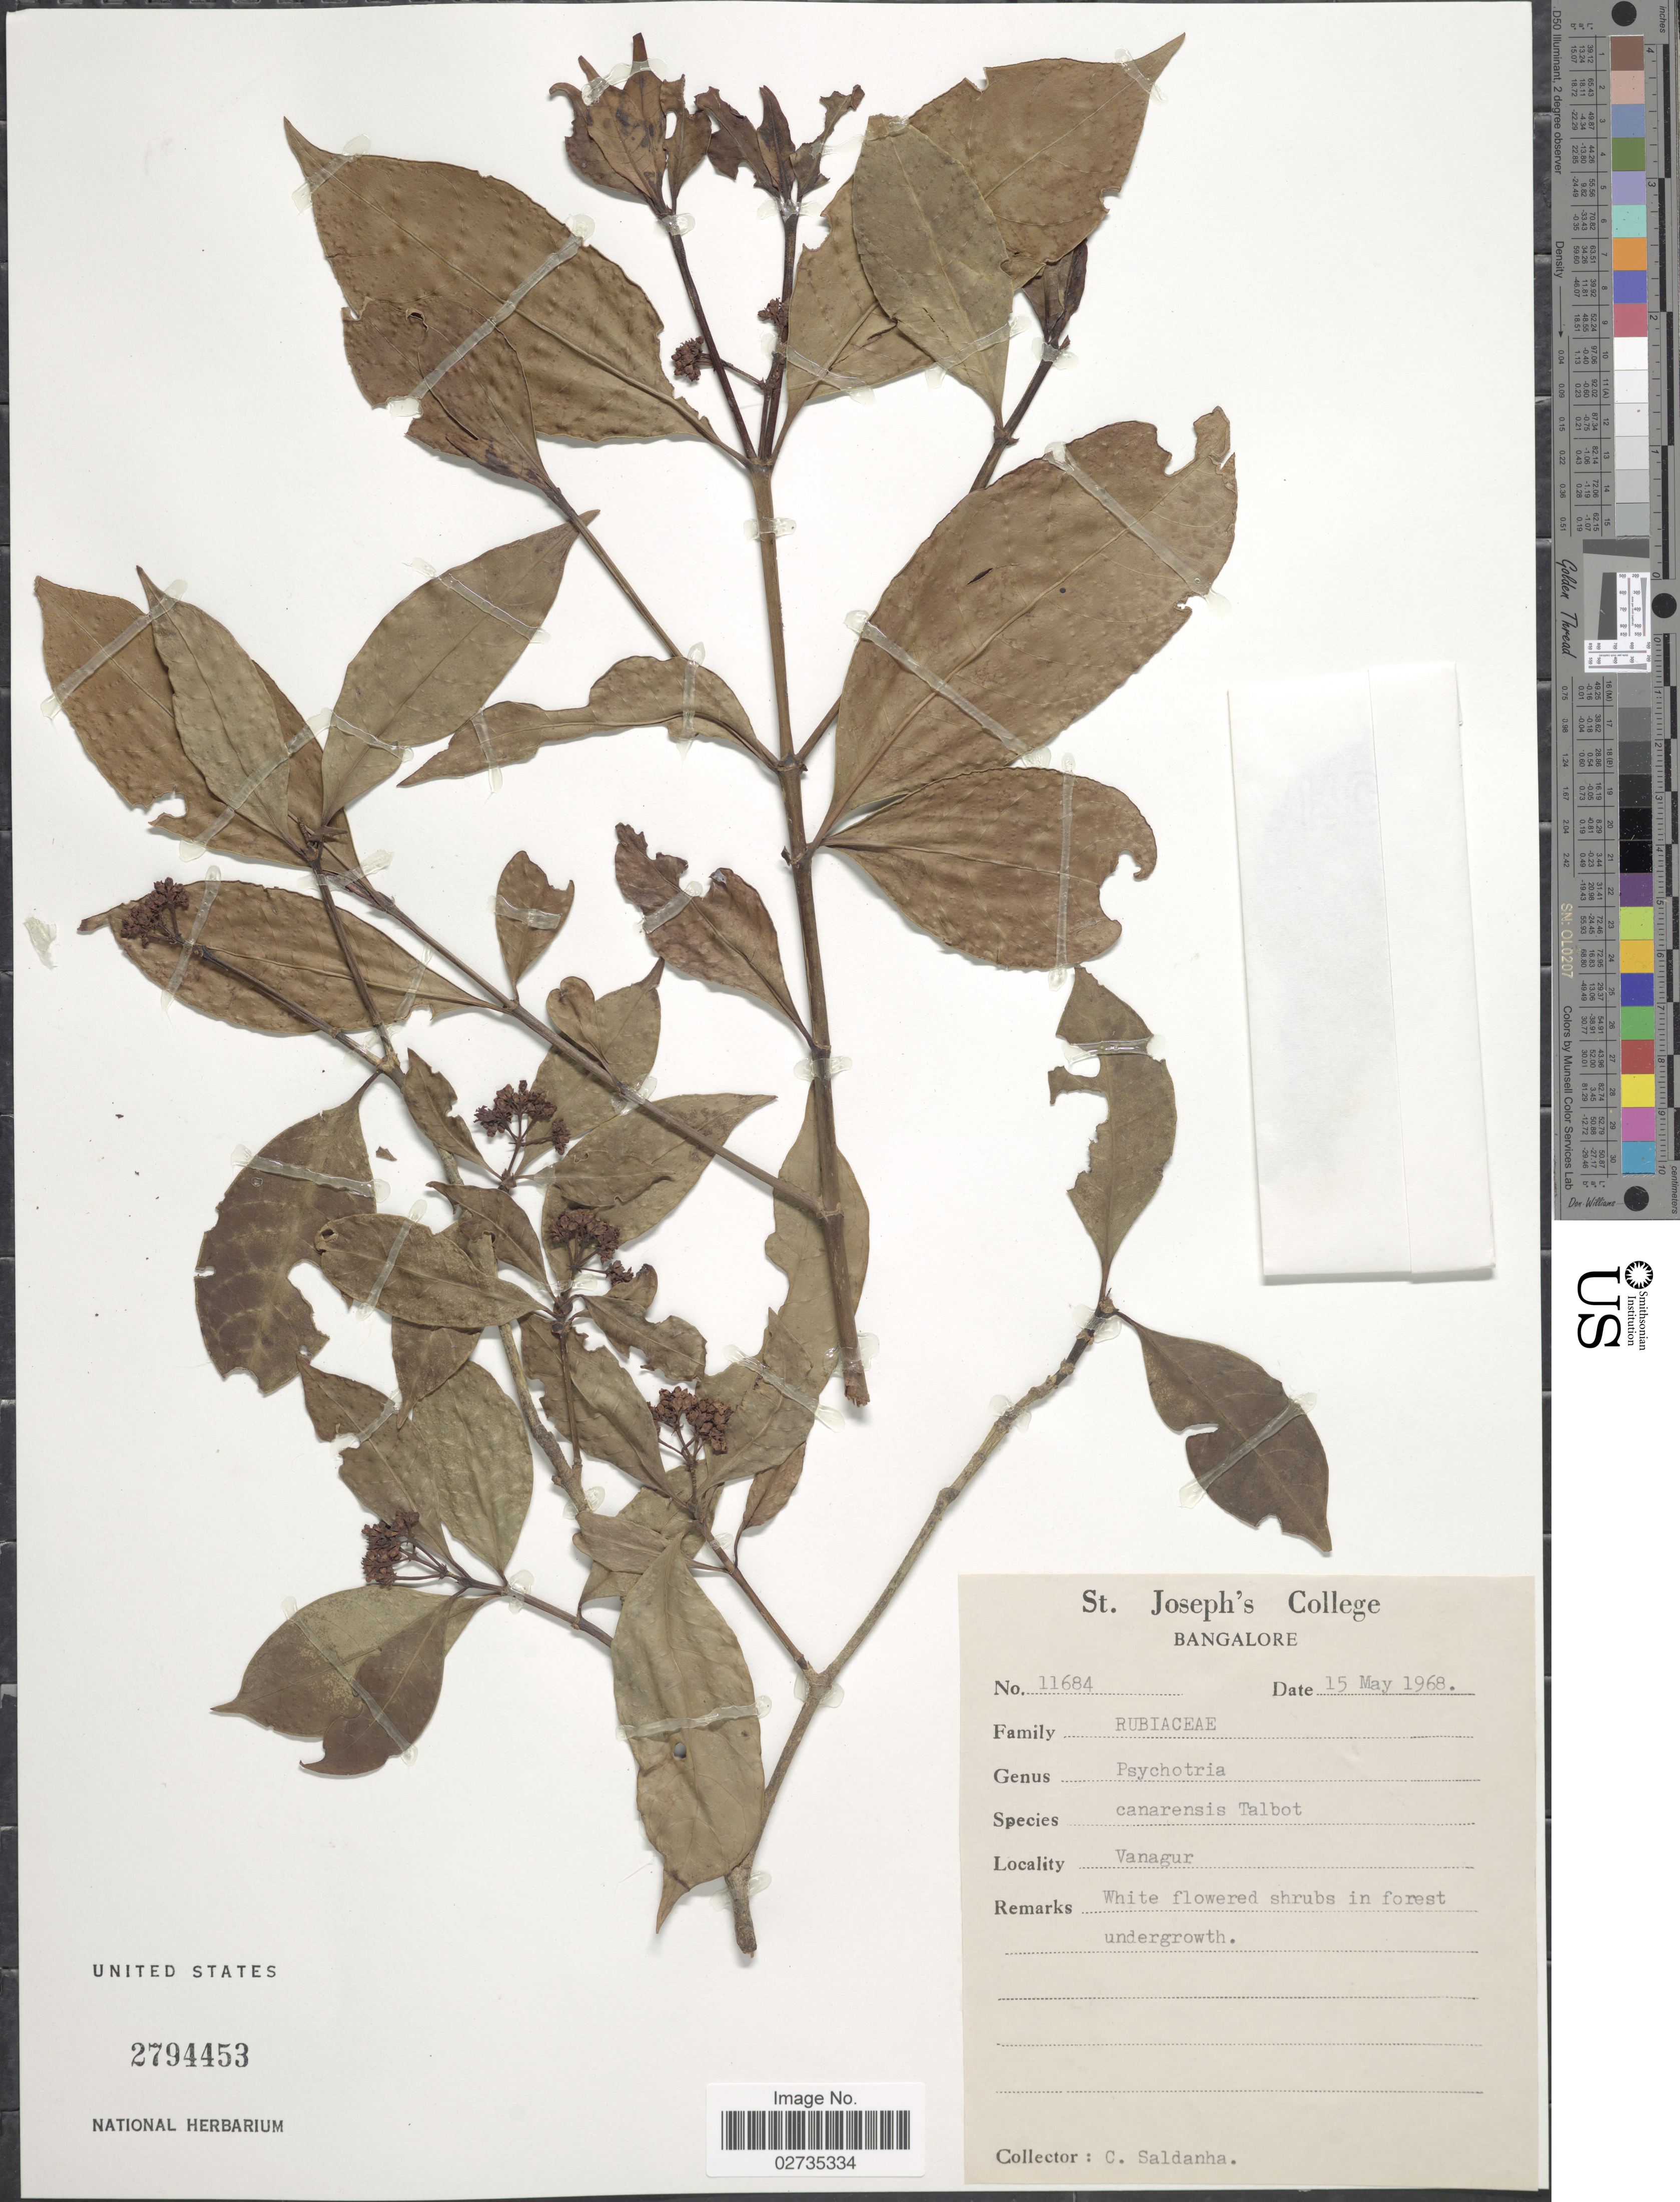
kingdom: Plantae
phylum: Tracheophyta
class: Magnoliopsida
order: Gentianales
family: Rubiaceae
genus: Psychotria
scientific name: Psychotria canarensis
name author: Talbot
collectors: C. Saldanha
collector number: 11684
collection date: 1968-05-15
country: India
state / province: Karnataka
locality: Bangalore, Vanagur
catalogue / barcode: US 2794453